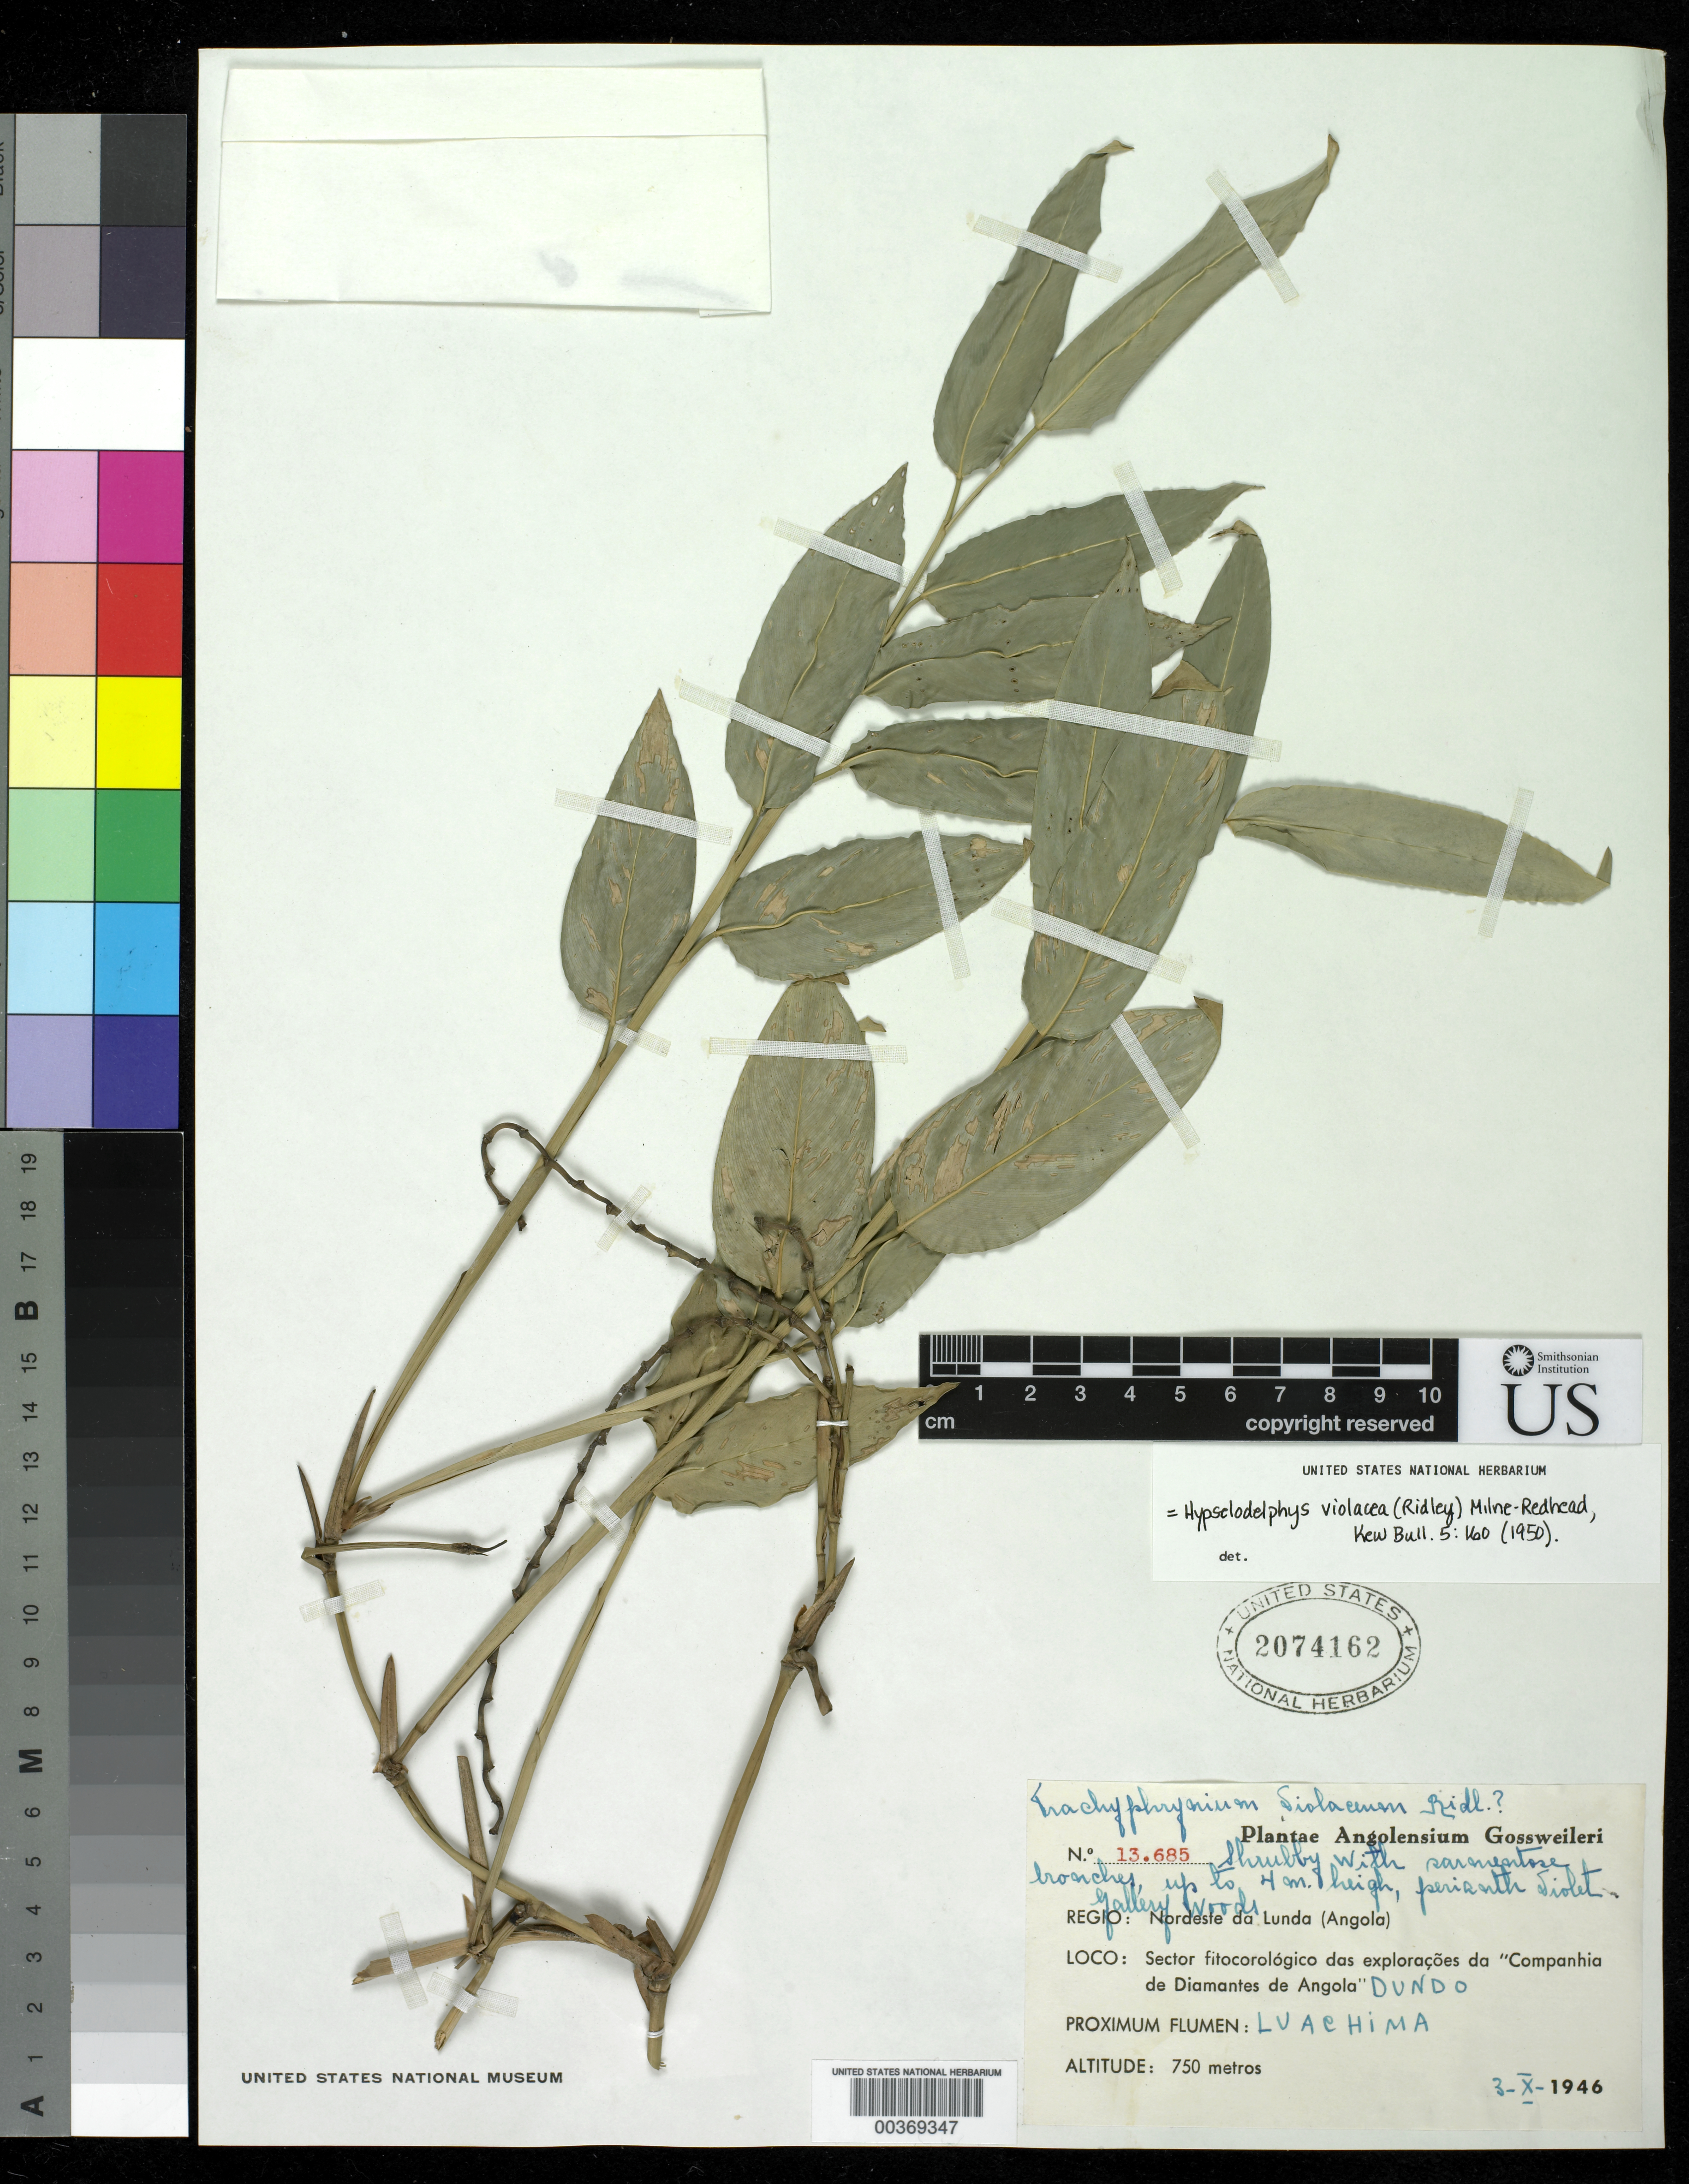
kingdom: Plantae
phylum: Tracheophyta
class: Liliopsida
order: Zingiberales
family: Marantaceae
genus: Hypselodelphys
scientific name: Hypselodelphys violacea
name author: (Ridl.) Milne-Redh.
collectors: F. Gossweiler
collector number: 13685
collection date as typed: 03 Oct 1946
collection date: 1946-10-03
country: Angola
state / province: Lunda Norte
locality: Regio: Nordeste da Lunda, loco: sector fitocorologica das exploracoes da "Companhia de Diamantes de Angola" Dundo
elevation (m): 750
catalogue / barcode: US 2074162